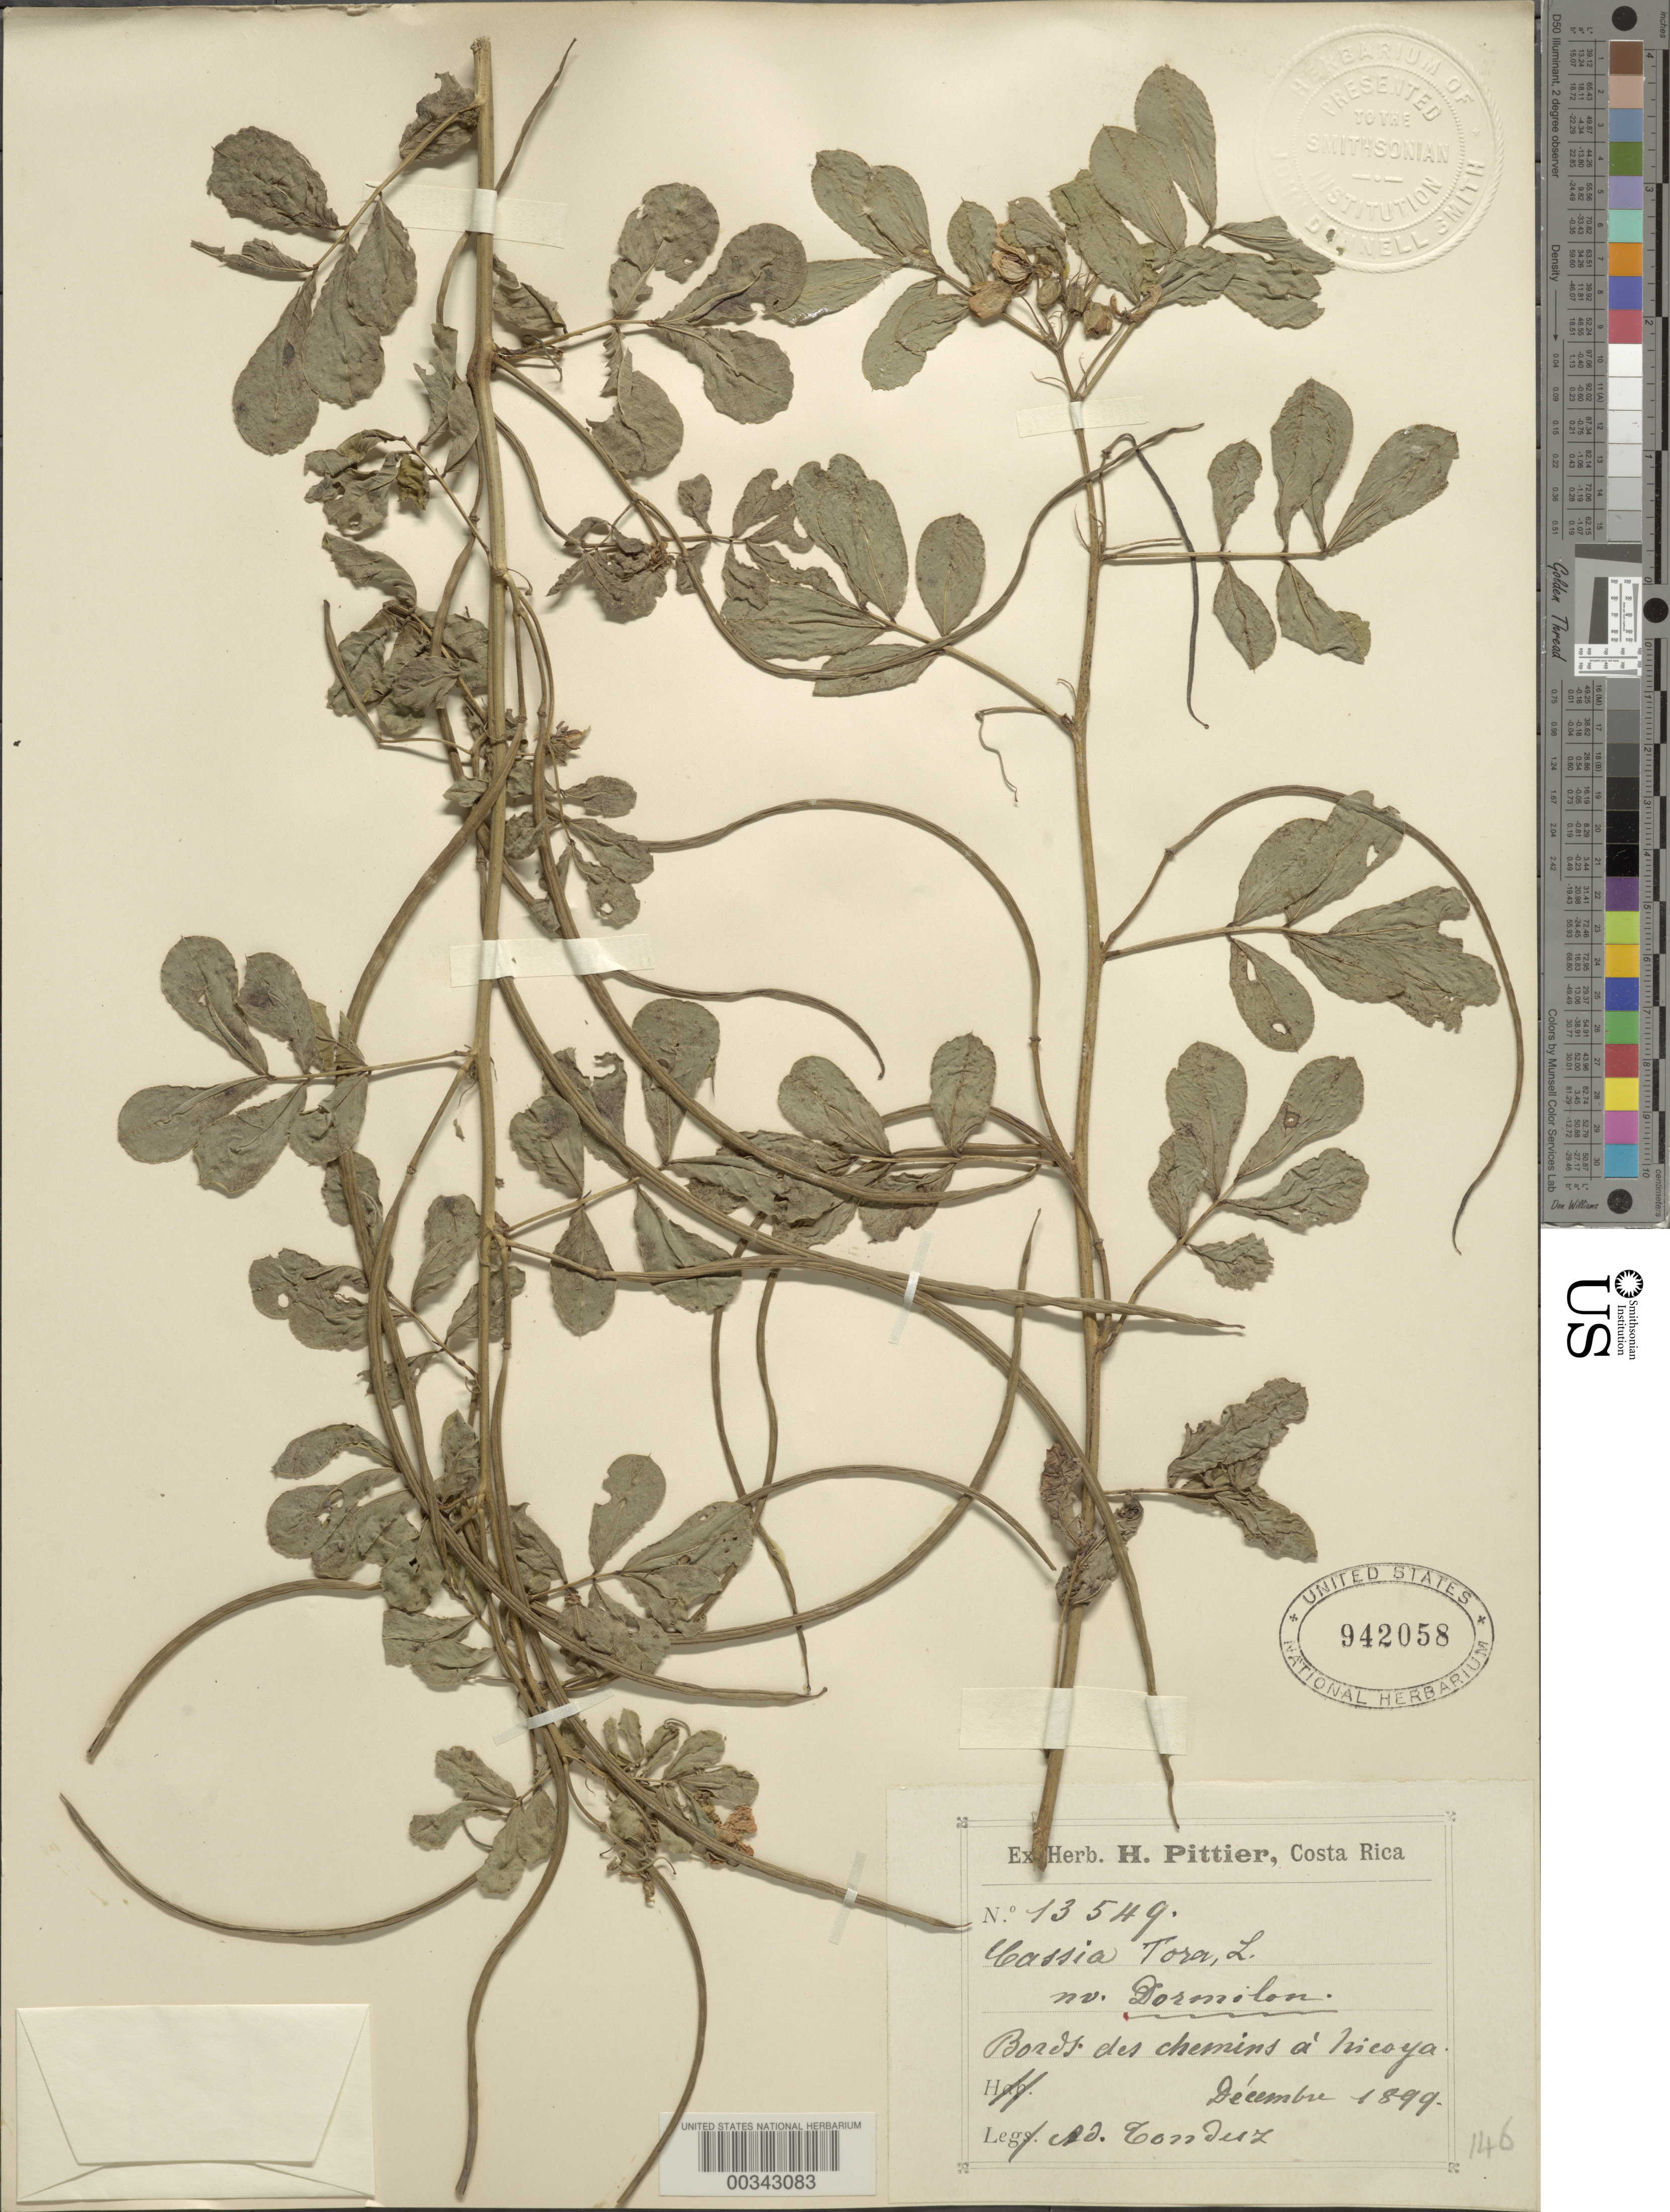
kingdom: Plantae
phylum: Tracheophyta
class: Magnoliopsida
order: Fabales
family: Fabaceae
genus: Senna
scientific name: Senna obtusifolia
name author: (L.) H.S. Irwin & Barneby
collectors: A. Tonduz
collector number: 13549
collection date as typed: Dec 1899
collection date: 1899-12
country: Costa Rica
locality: Road to Nicoya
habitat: Edge of road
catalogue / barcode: US 942058